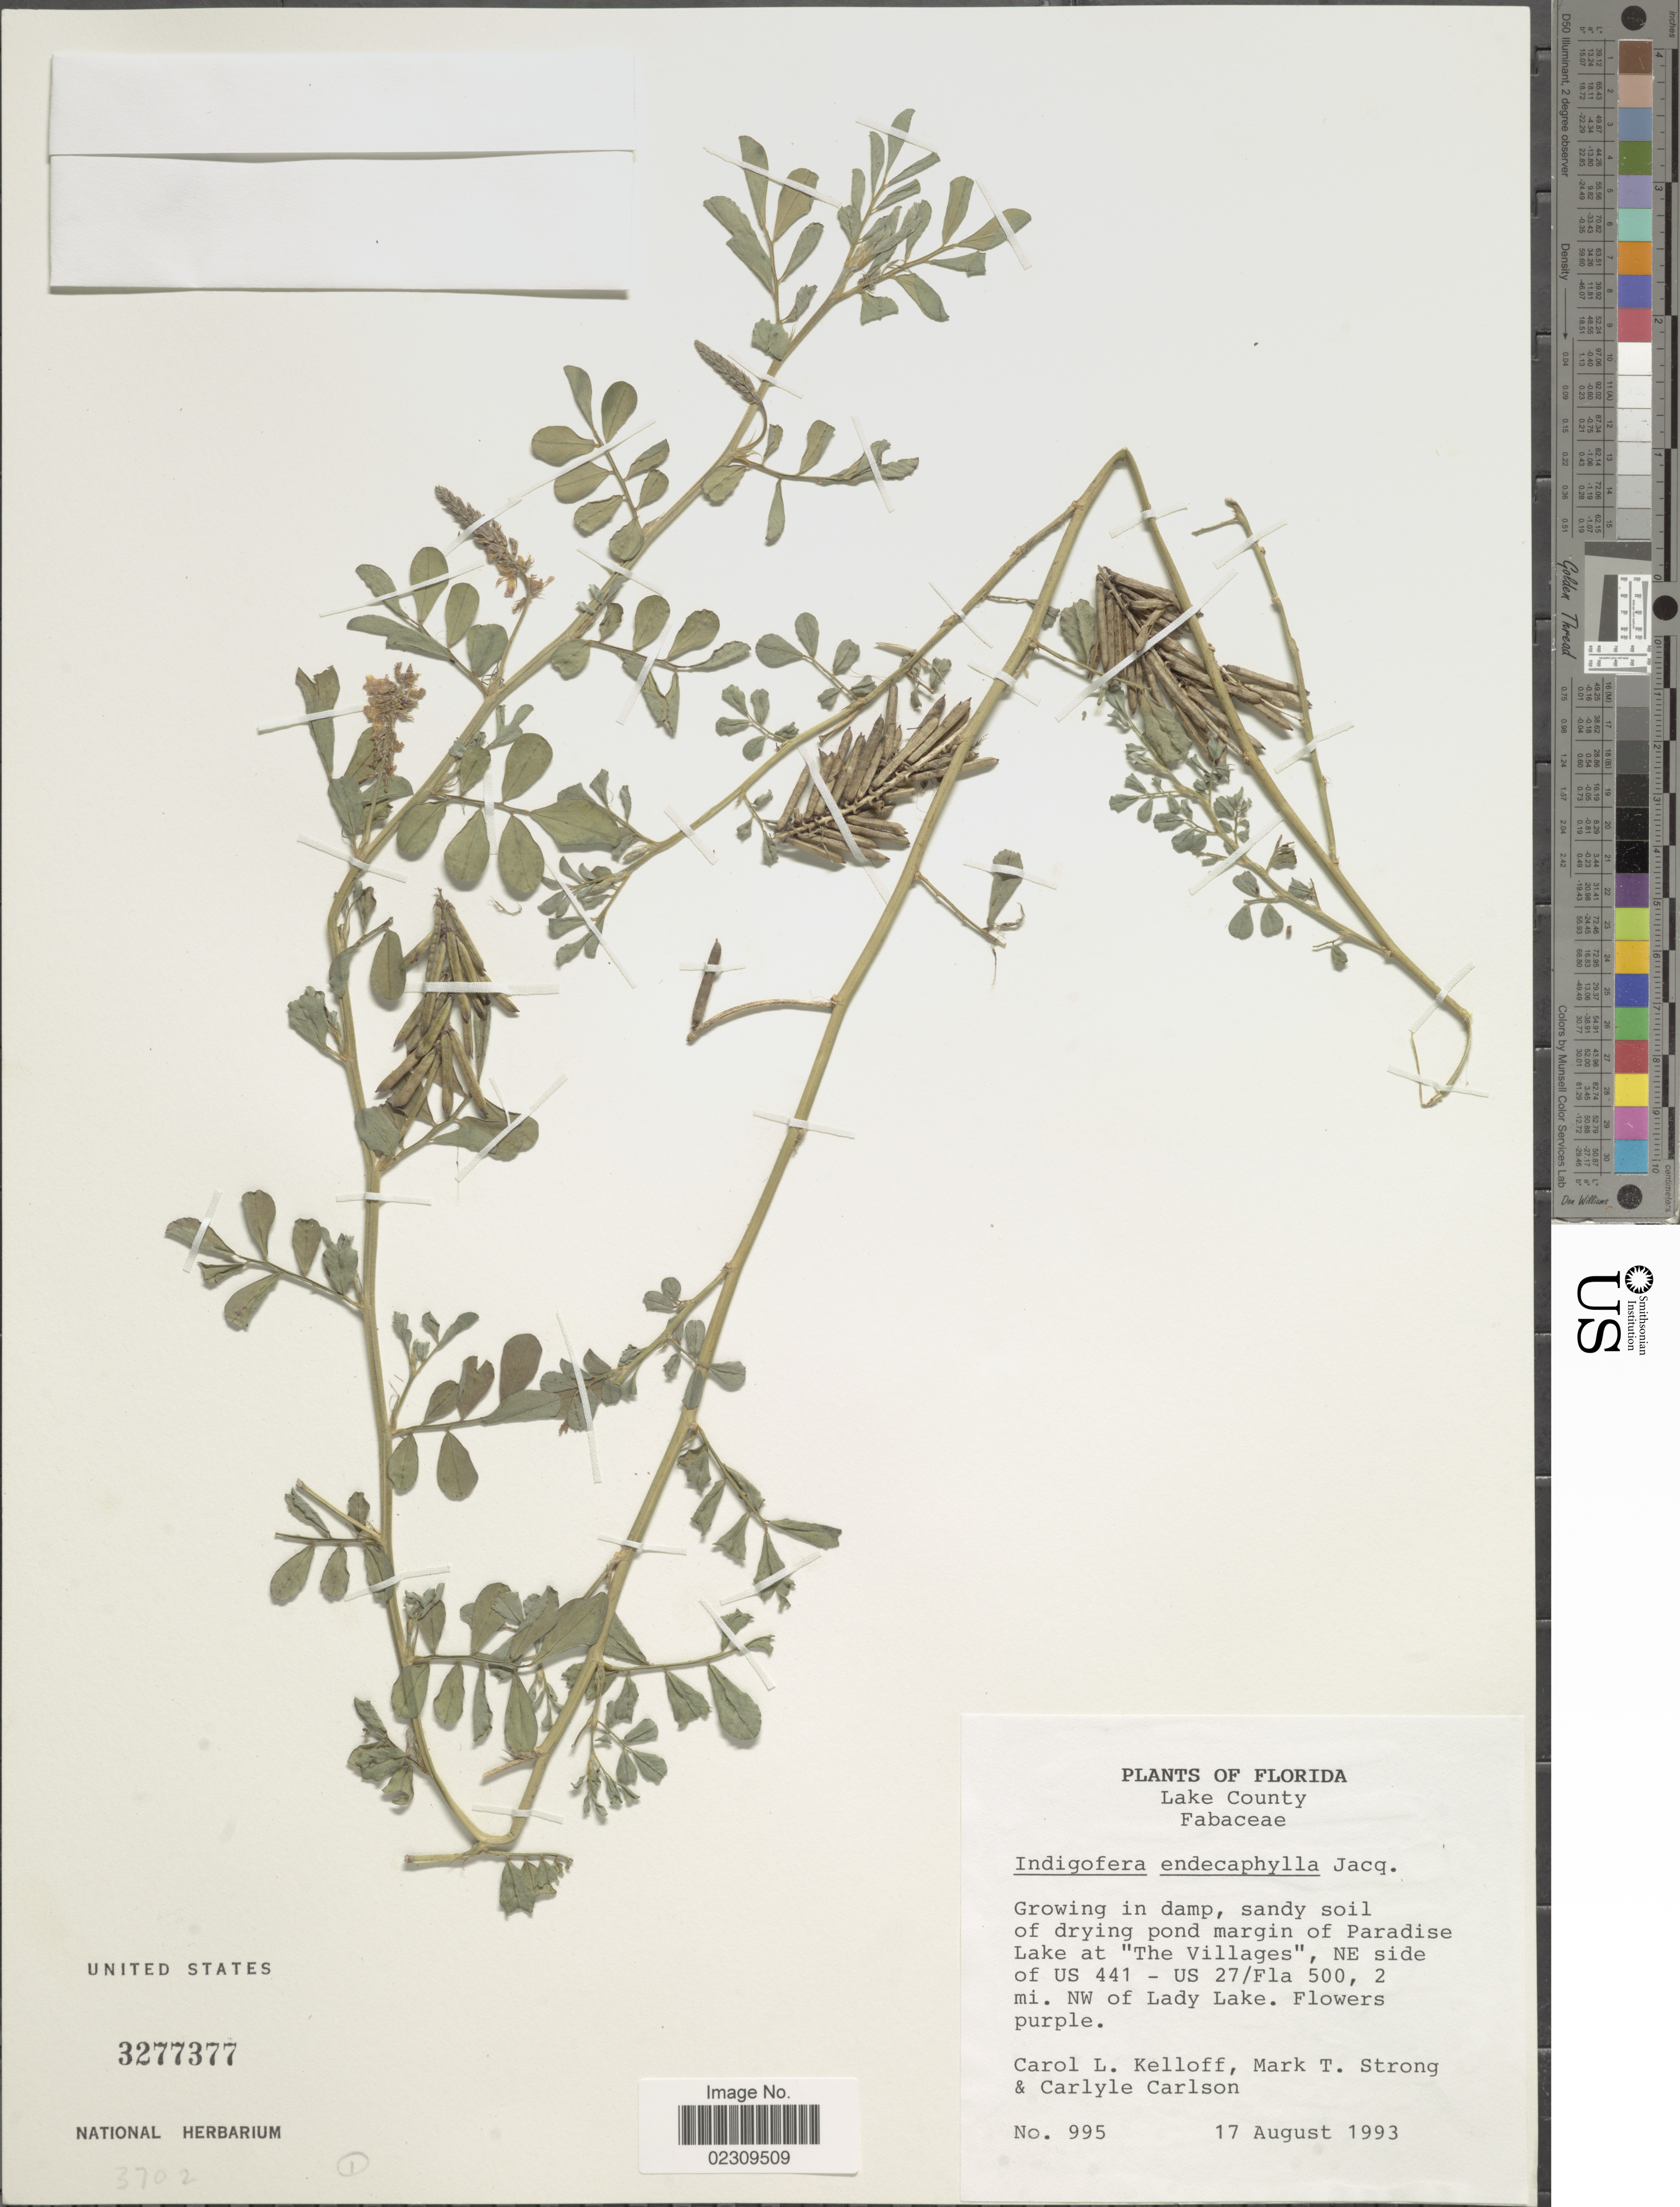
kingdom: Plantae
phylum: Tracheophyta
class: Magnoliopsida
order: Fabales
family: Fabaceae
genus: Indigofera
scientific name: Indigofera hendecaphylla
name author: Jacq.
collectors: C. L. Kelloff, M. T. Strong & C. Carlson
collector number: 995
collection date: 1993-08-17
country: United States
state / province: Florida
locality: Lake County, margin of Paradise Lake at The Villages, NE side of US 441, US 27/Fla 500, 2 mi NW of Lady Lake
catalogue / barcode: US 3277377